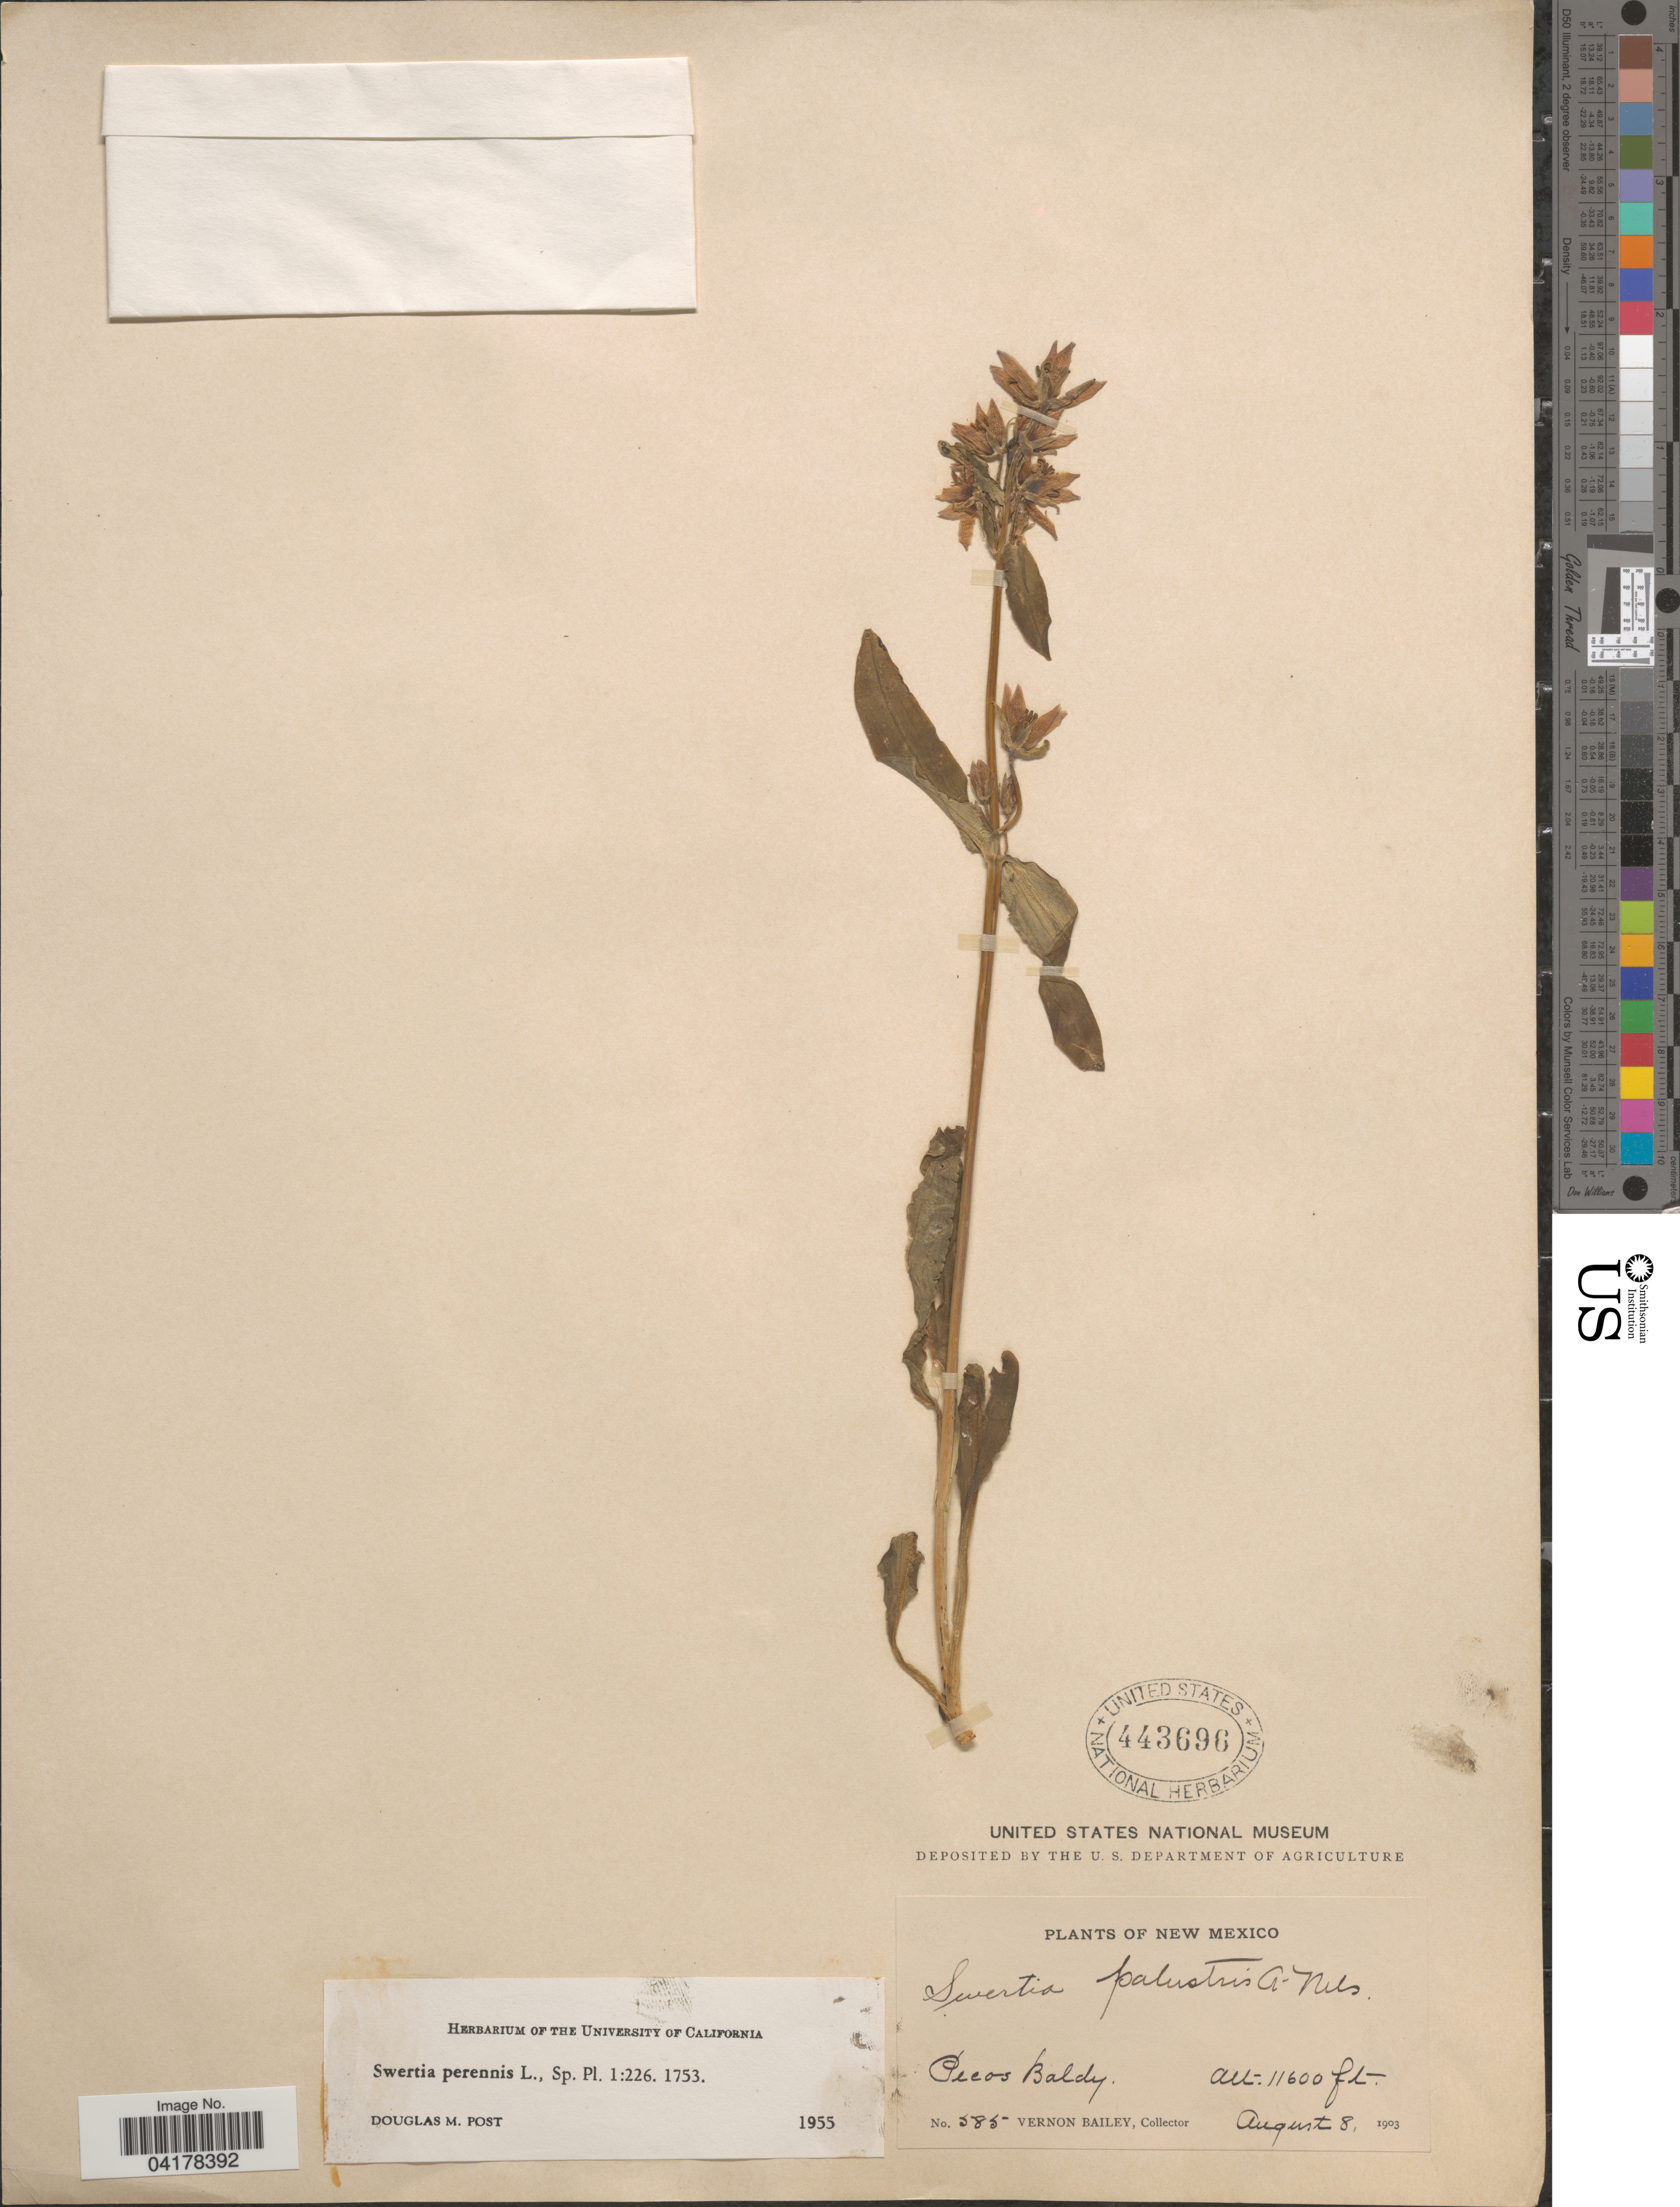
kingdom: Plantae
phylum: Tracheophyta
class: Magnoliopsida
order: Gentianales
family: Gentianaceae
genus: Swertia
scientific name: Swertia perennis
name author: L.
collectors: V. O. Bailey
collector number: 585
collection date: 1903-08-08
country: United States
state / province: New Mexico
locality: Pecos Baldy.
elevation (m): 3536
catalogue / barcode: US 443696